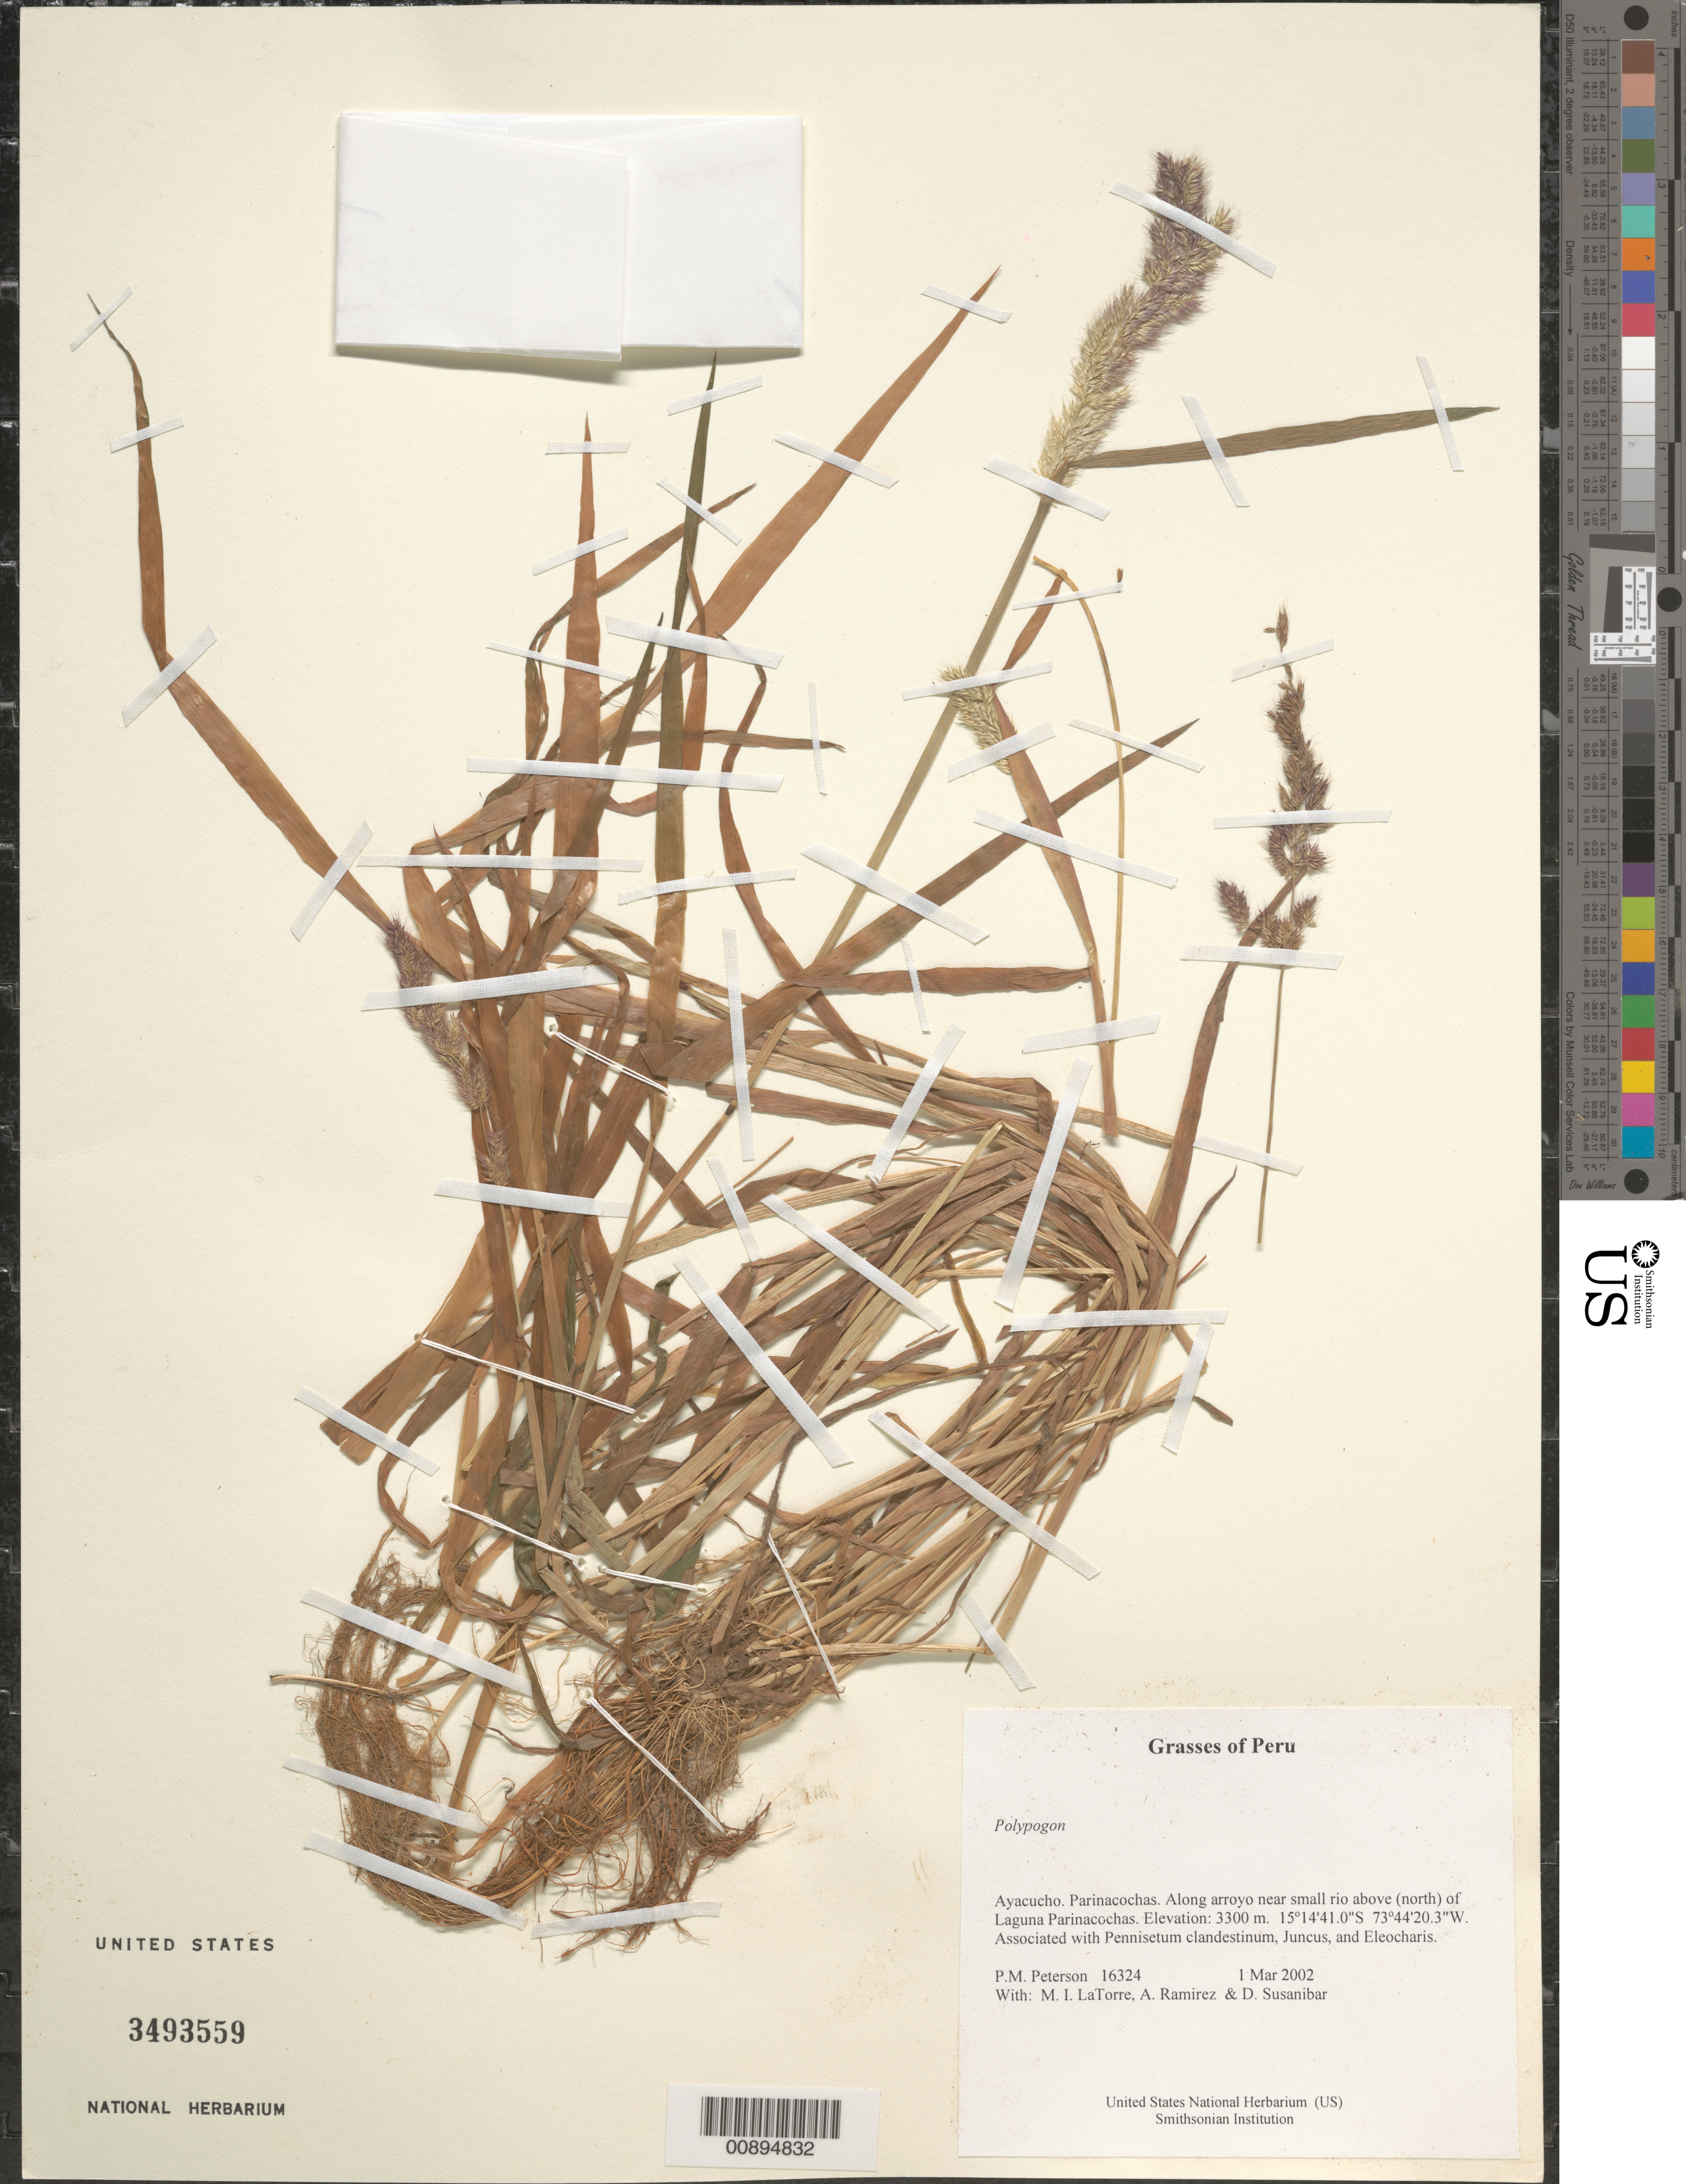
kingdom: Plantae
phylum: Tracheophyta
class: Liliopsida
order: Poales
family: Poaceae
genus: Polypogon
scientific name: Polypogon sp.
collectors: P. M. Peterson, M. I. La Torre, A. Ramírez & D. Susanibar Cruz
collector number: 16324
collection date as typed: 01 Mar 2002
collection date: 2002-03-01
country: Peru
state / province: Ayacucho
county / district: Parinacochas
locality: Along arroyo near small rio above (north) of Laguna Parinacochas.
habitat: Associated with ~Pennisetum clandestinum, Juncus, and Eleocharis~.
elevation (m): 3300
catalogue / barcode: US 3493559